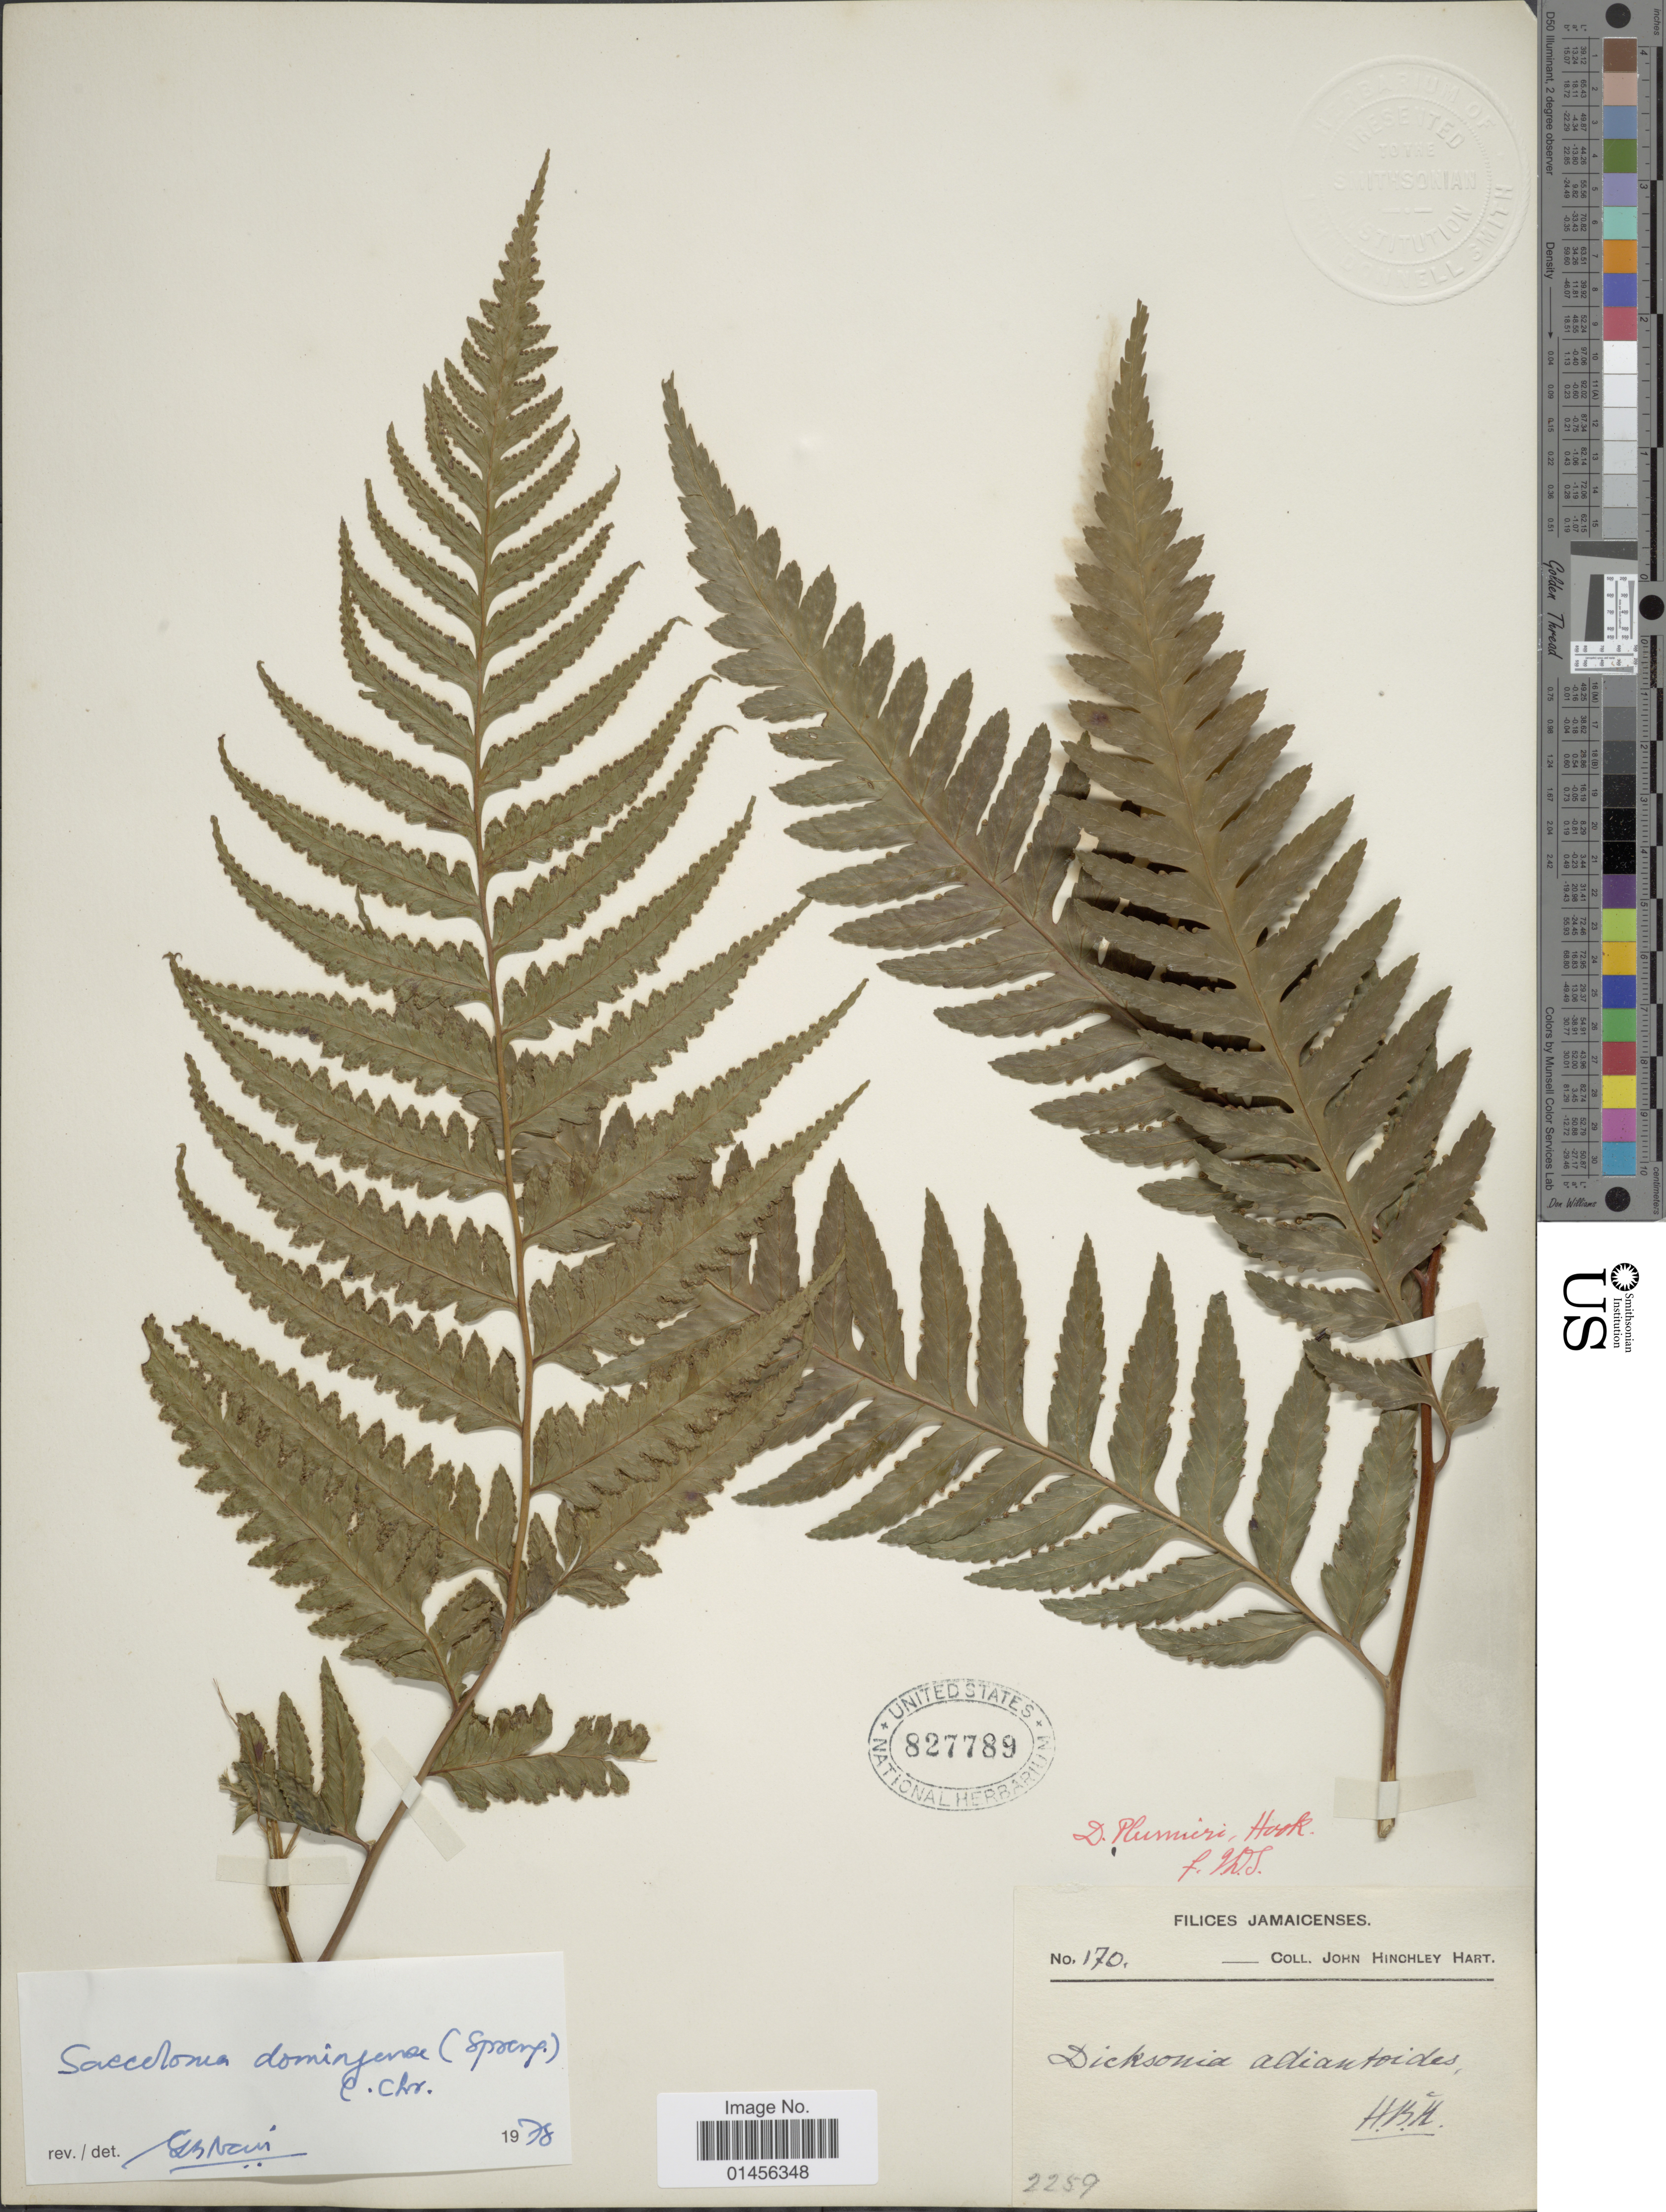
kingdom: Plantae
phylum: Tracheophyta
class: Polypodiopsida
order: Polypodiales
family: Saccolomataceae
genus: Saccoloma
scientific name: Saccoloma domingense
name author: (Spreng.) C. Chr.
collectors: J. H. Hart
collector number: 170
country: Jamaica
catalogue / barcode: US 827789